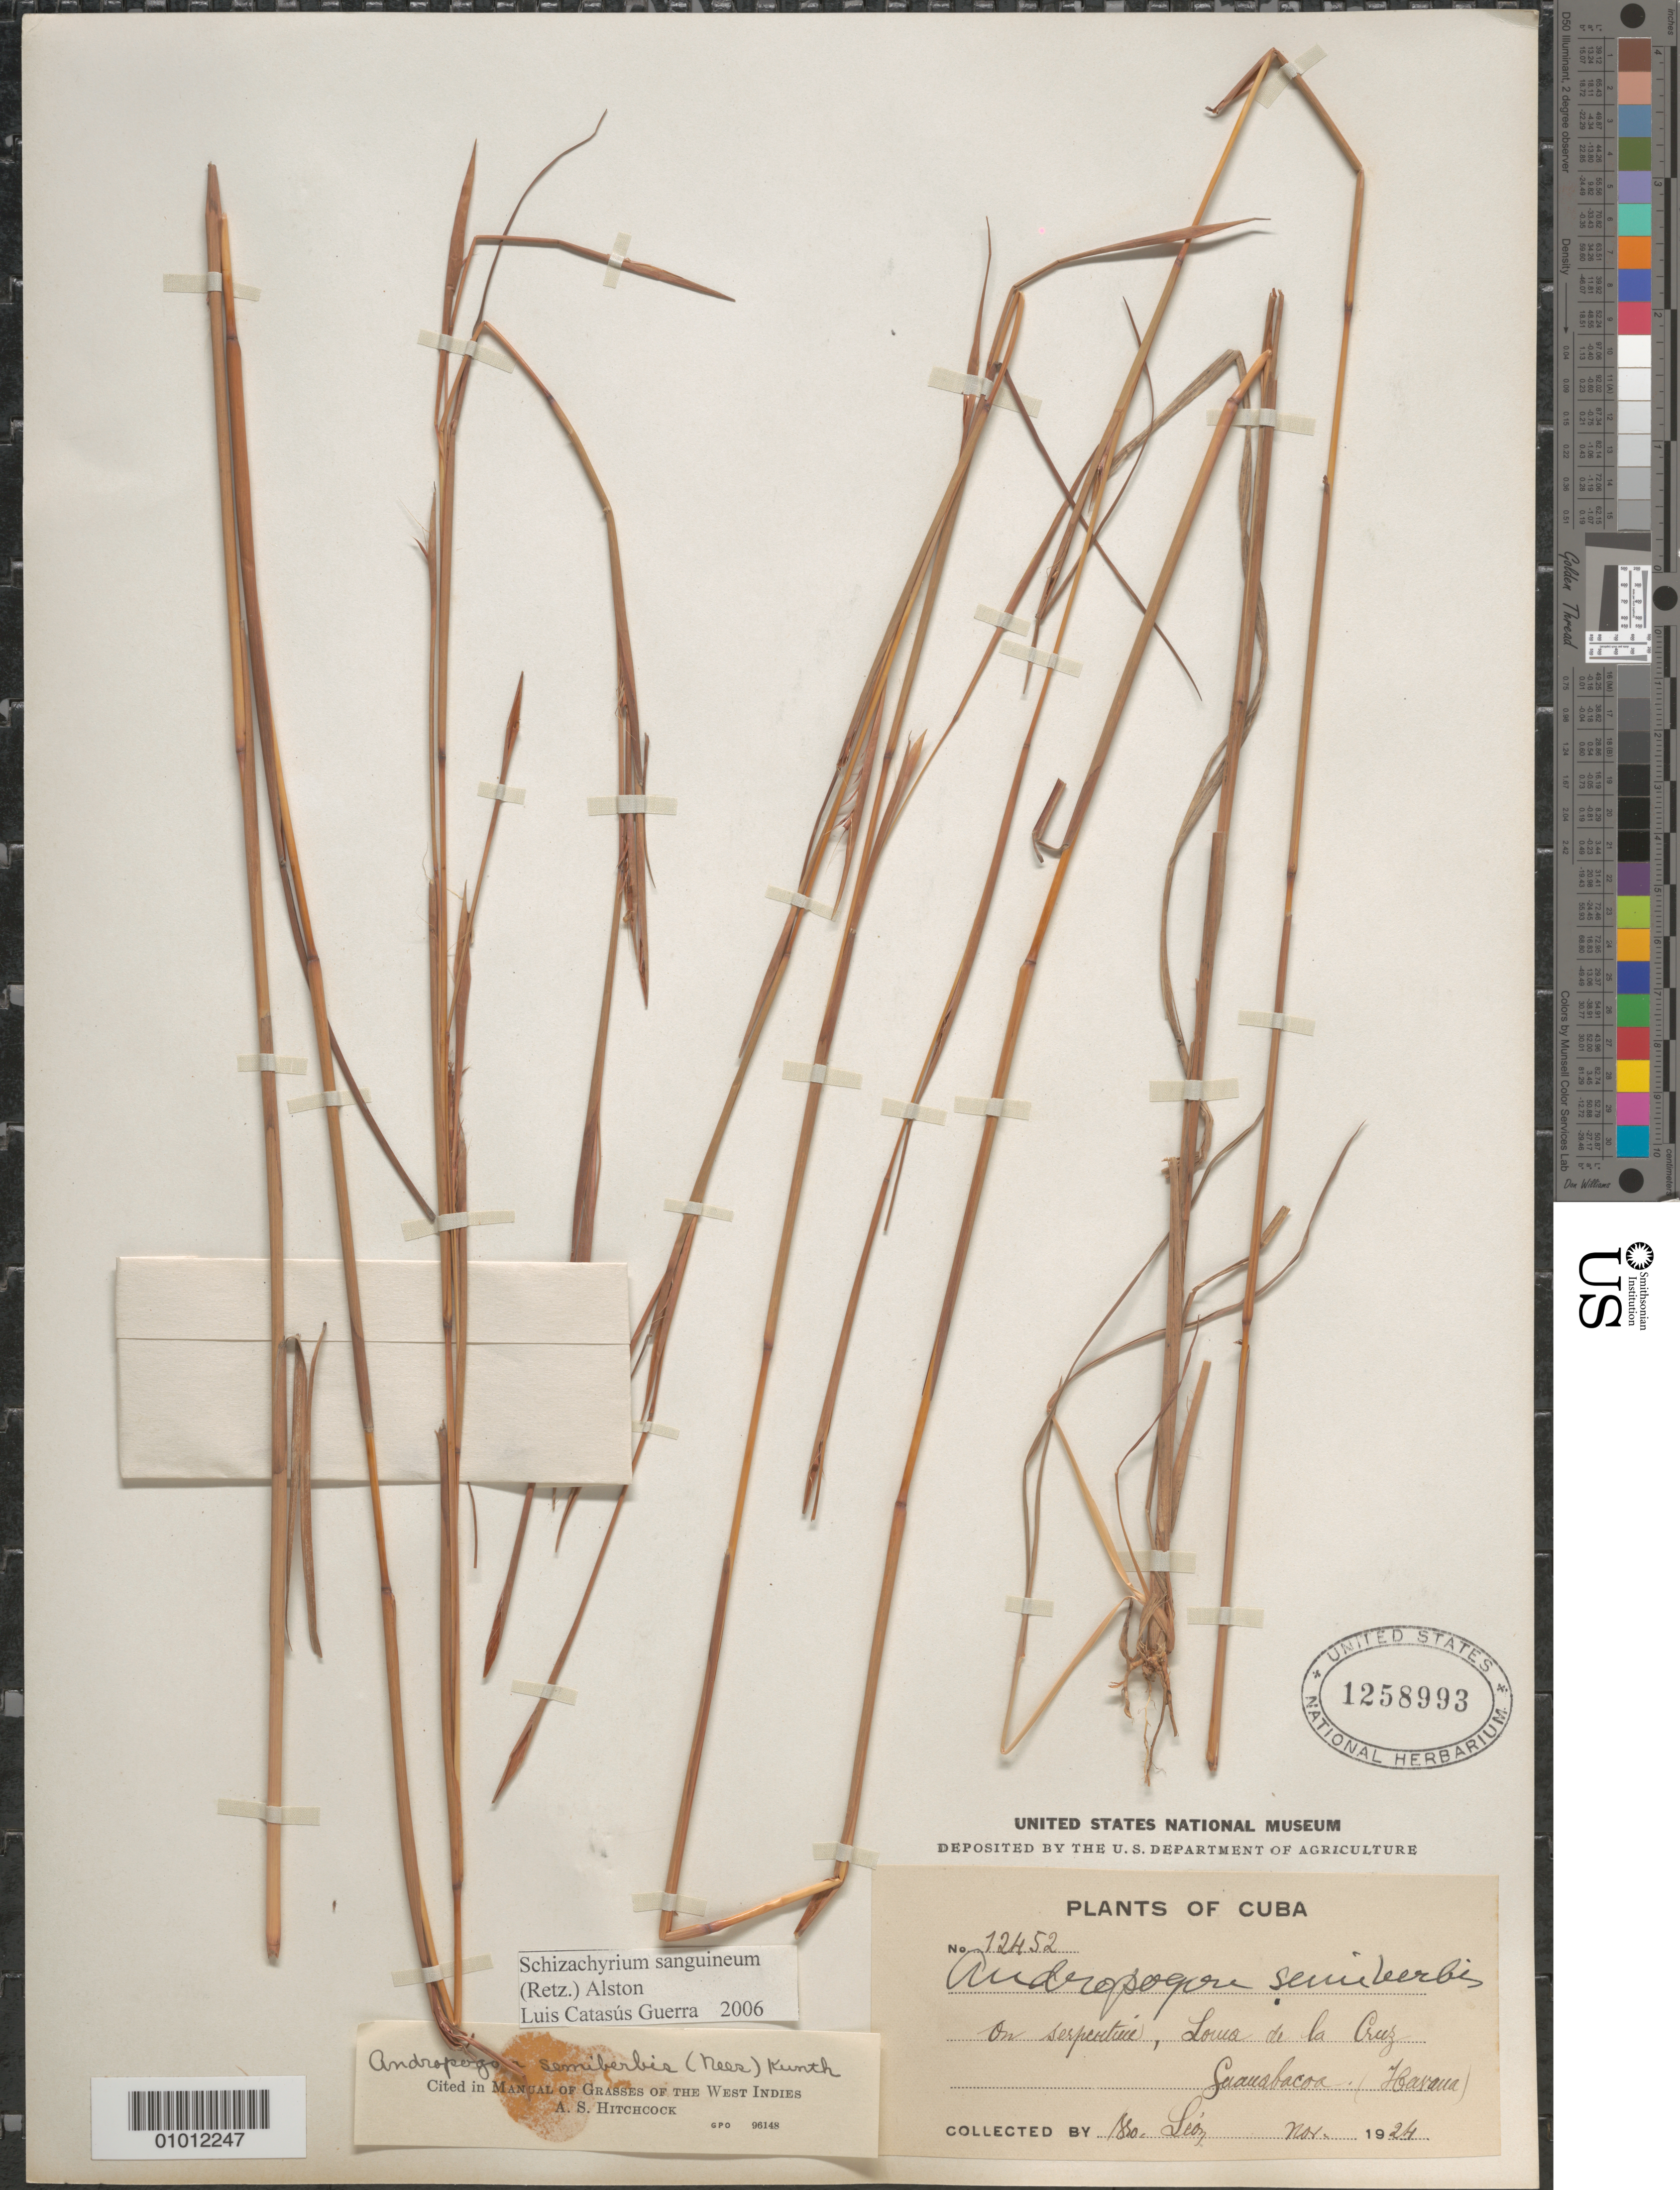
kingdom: Plantae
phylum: Tracheophyta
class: Liliopsida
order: Poales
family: Poaceae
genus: Schizachyrium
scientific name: Schizachyrium sanguineum var. sanguineum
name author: (Retz.) Alston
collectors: Bro. León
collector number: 12452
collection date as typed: Nov 1924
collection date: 1924-11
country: Cuba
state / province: La Habana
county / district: Municipio Guanabacoa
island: Cuba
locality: On serpentine, Louia [sp] de la Cruz, Guanabacoa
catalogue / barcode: US 1258993